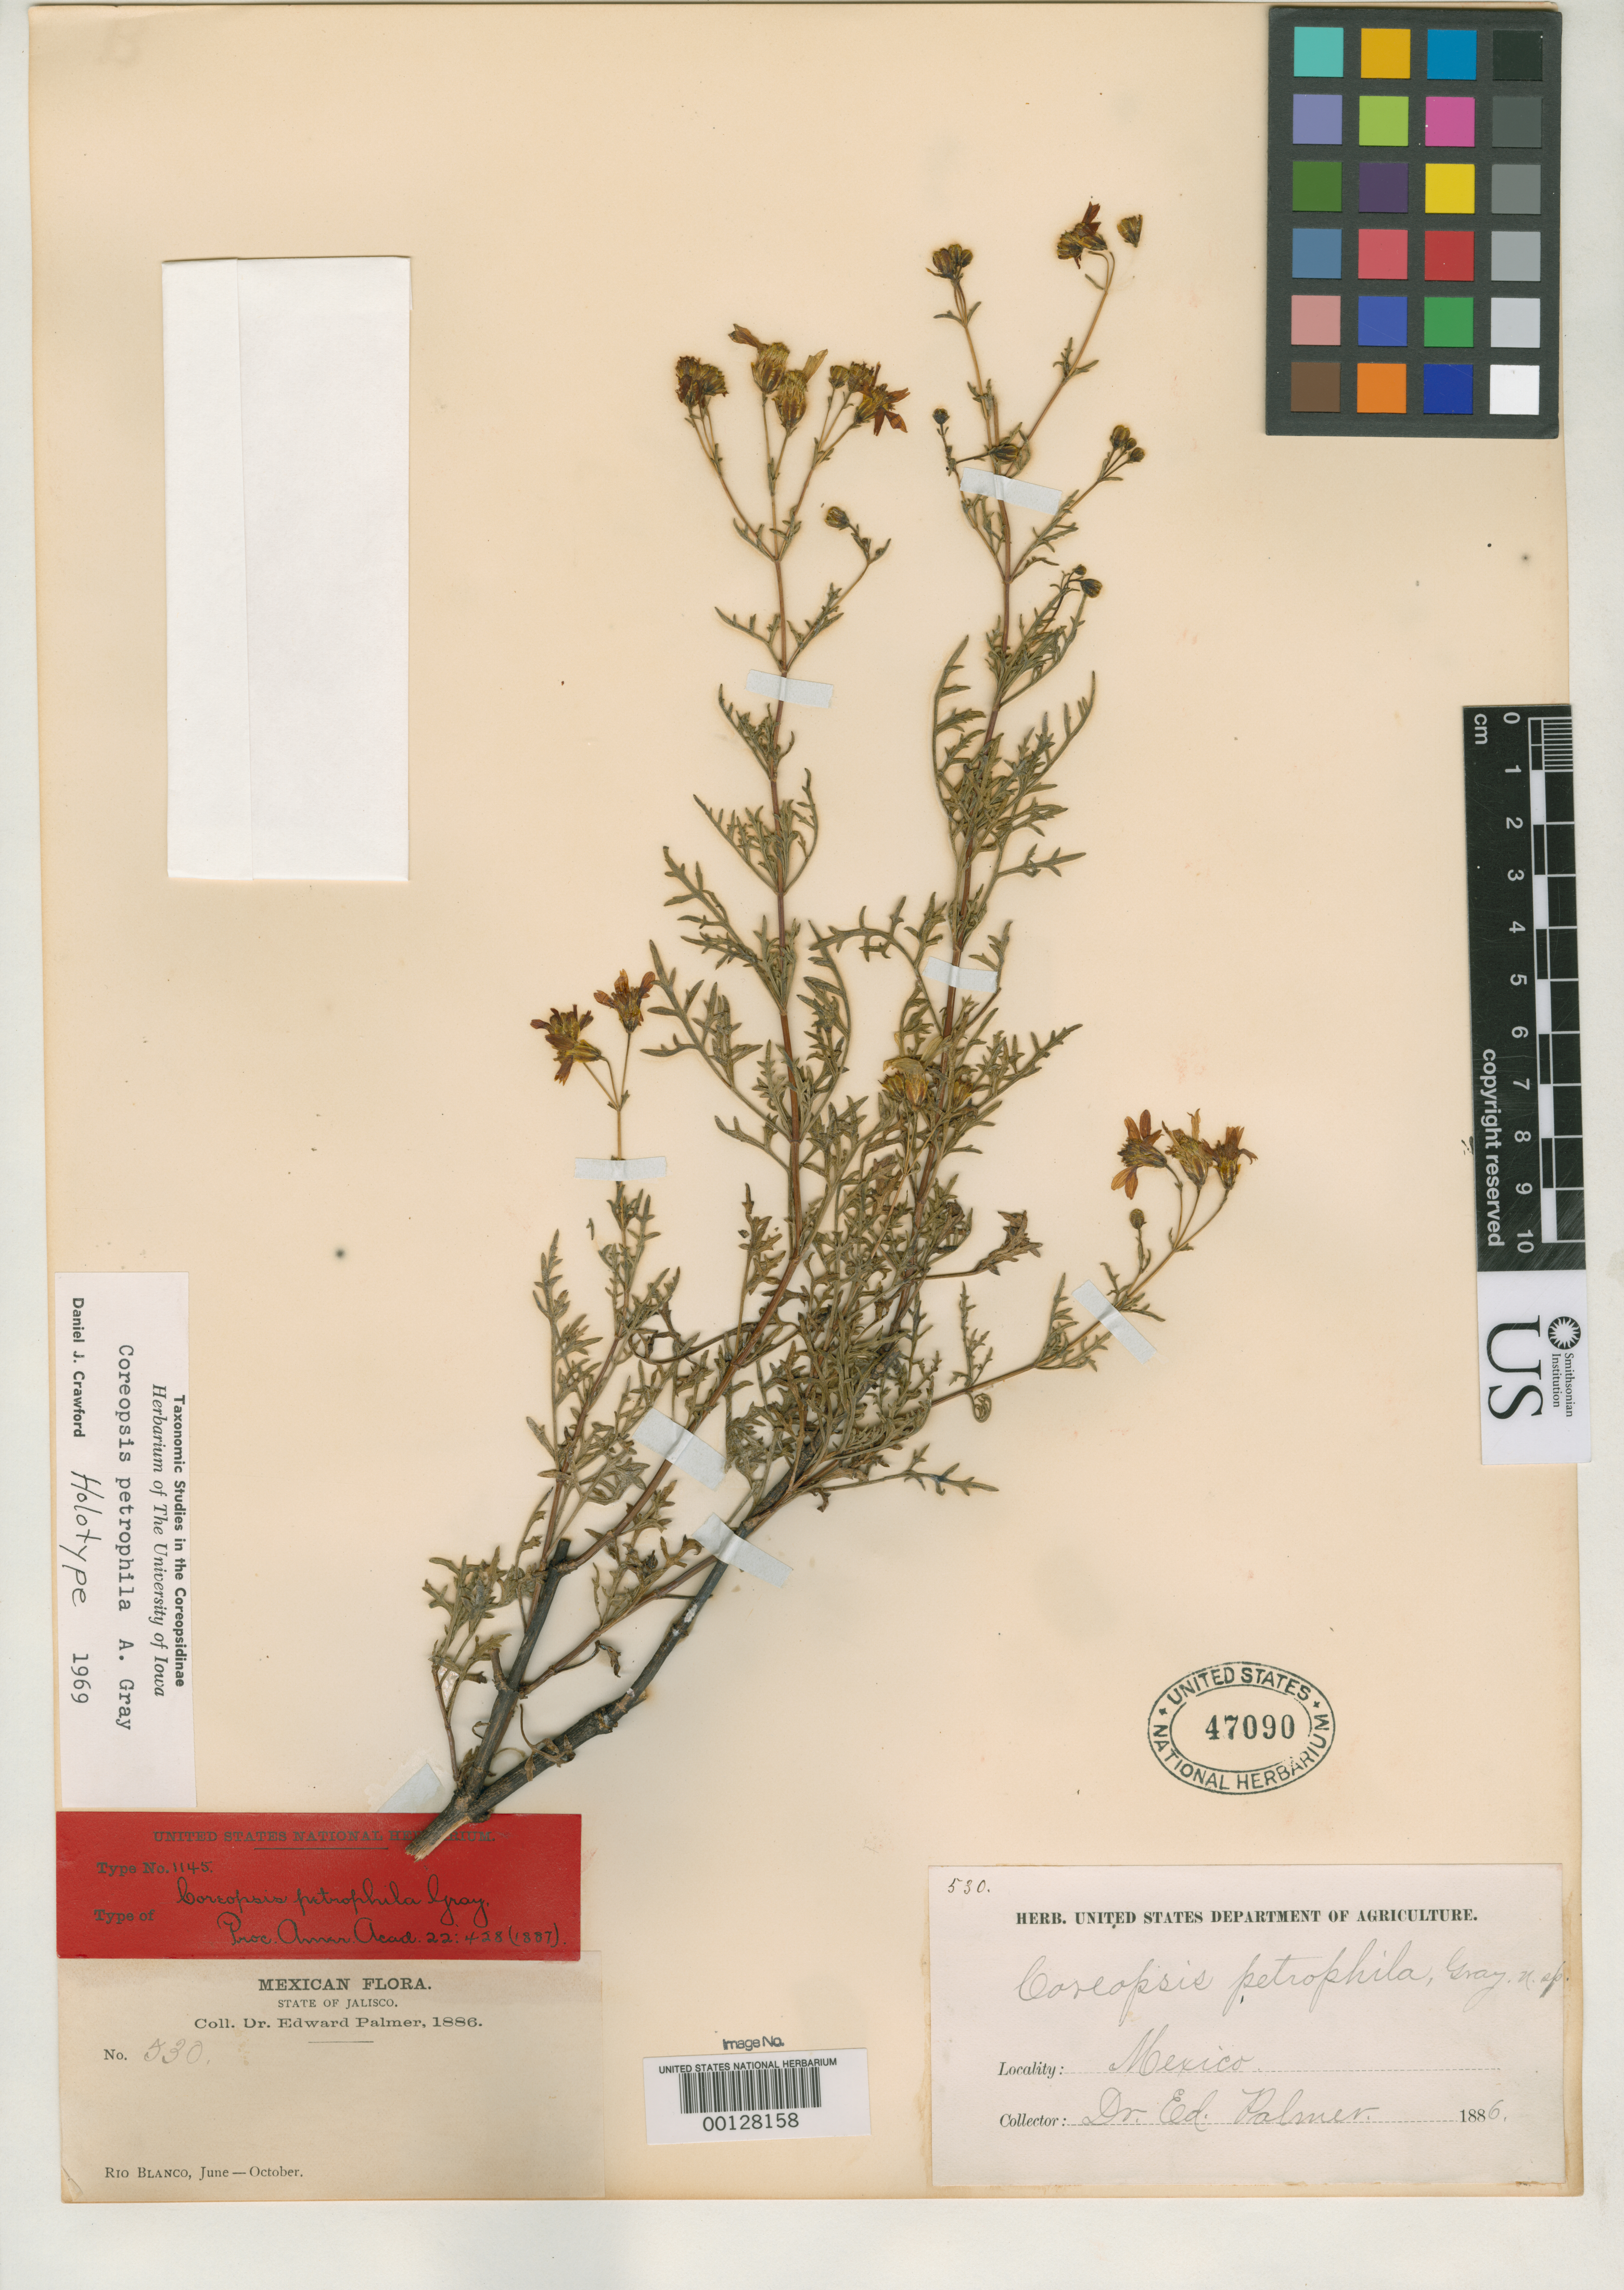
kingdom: Plantae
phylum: Tracheophyta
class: Magnoliopsida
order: Asterales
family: Asteraceae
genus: Coreopsis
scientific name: Coreopsis petrophila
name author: A. Gray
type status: Isotype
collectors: E. Palmer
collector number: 530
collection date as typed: Sep 1886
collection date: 1886-09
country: Mexico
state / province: Jalisco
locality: Rio Blanco.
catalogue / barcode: US 47090